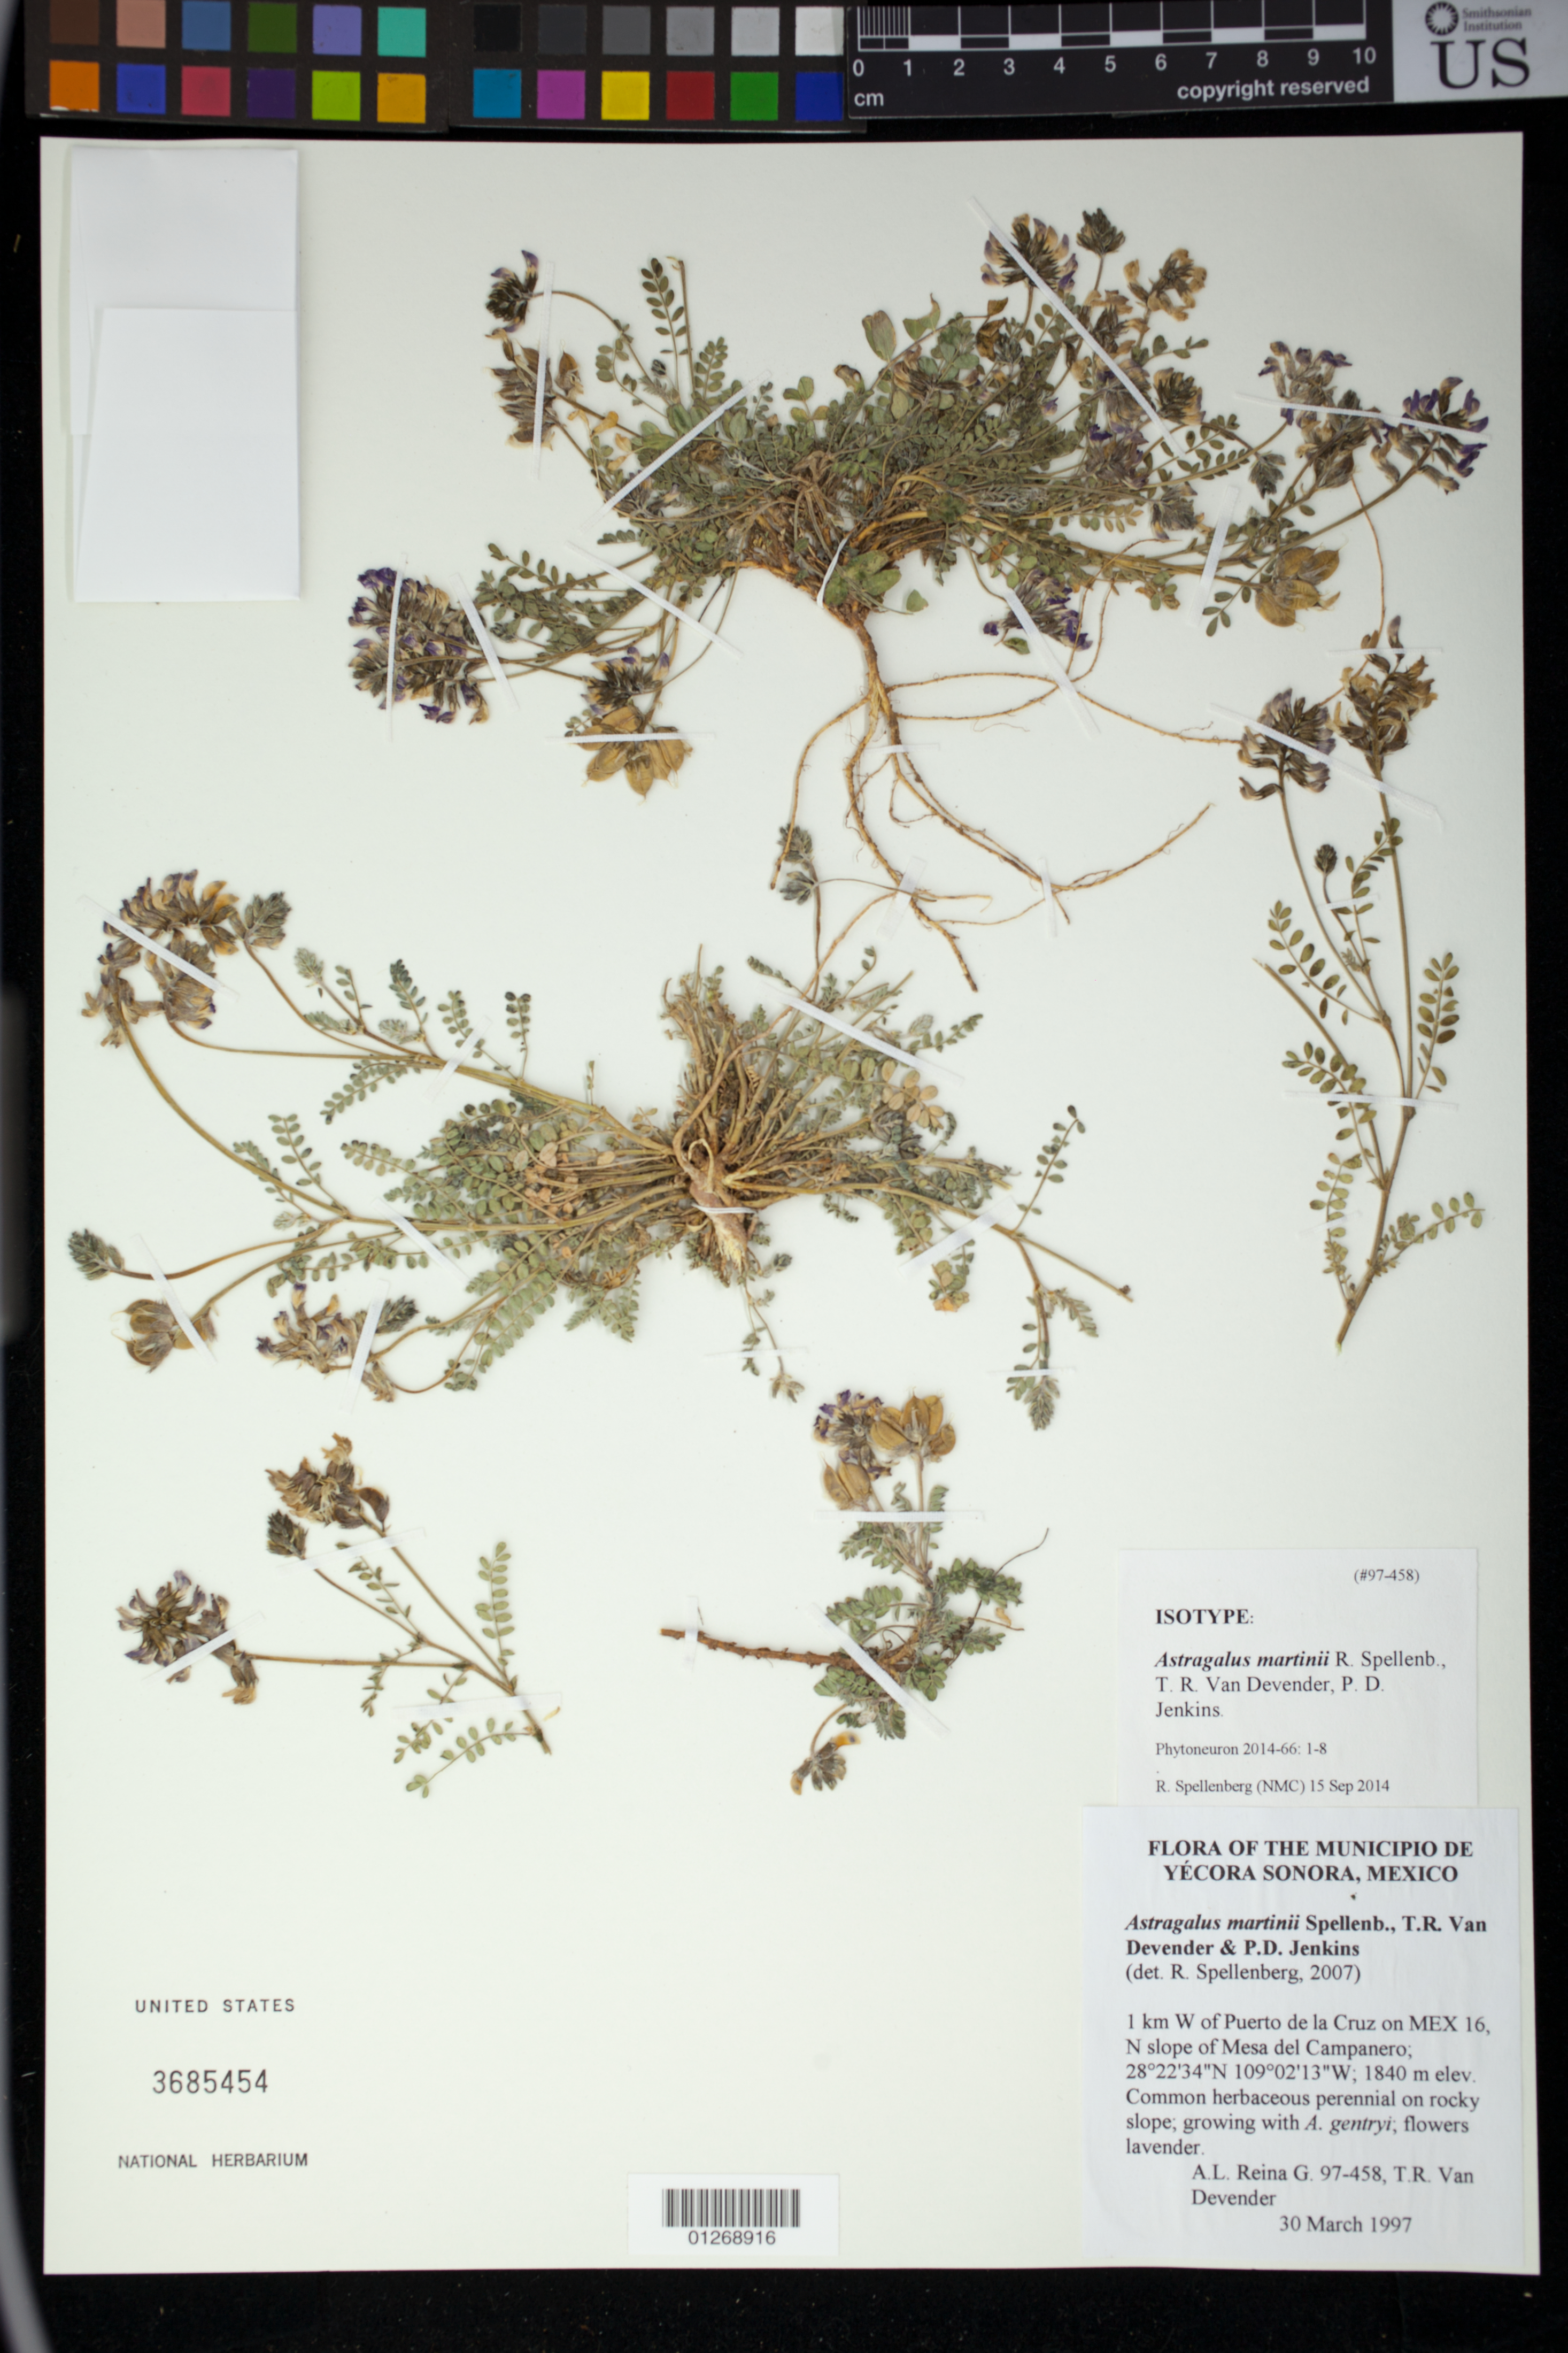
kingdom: Plantae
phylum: Tracheophyta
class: Magnoliopsida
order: Fabales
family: Fabaceae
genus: Astragalus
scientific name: Astragalus martinii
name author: Spellenb. et al.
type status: Isotype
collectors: A. L. Reina G. & T. R. Van Devender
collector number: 97-458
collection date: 1997-03-30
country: Mexico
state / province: Sonora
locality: Municipio de Yécora Sonora. 1 km W of Puerto de la Cruz on MEX 16, N slope of Mesa del Campanero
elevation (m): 1840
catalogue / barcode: US 3685454